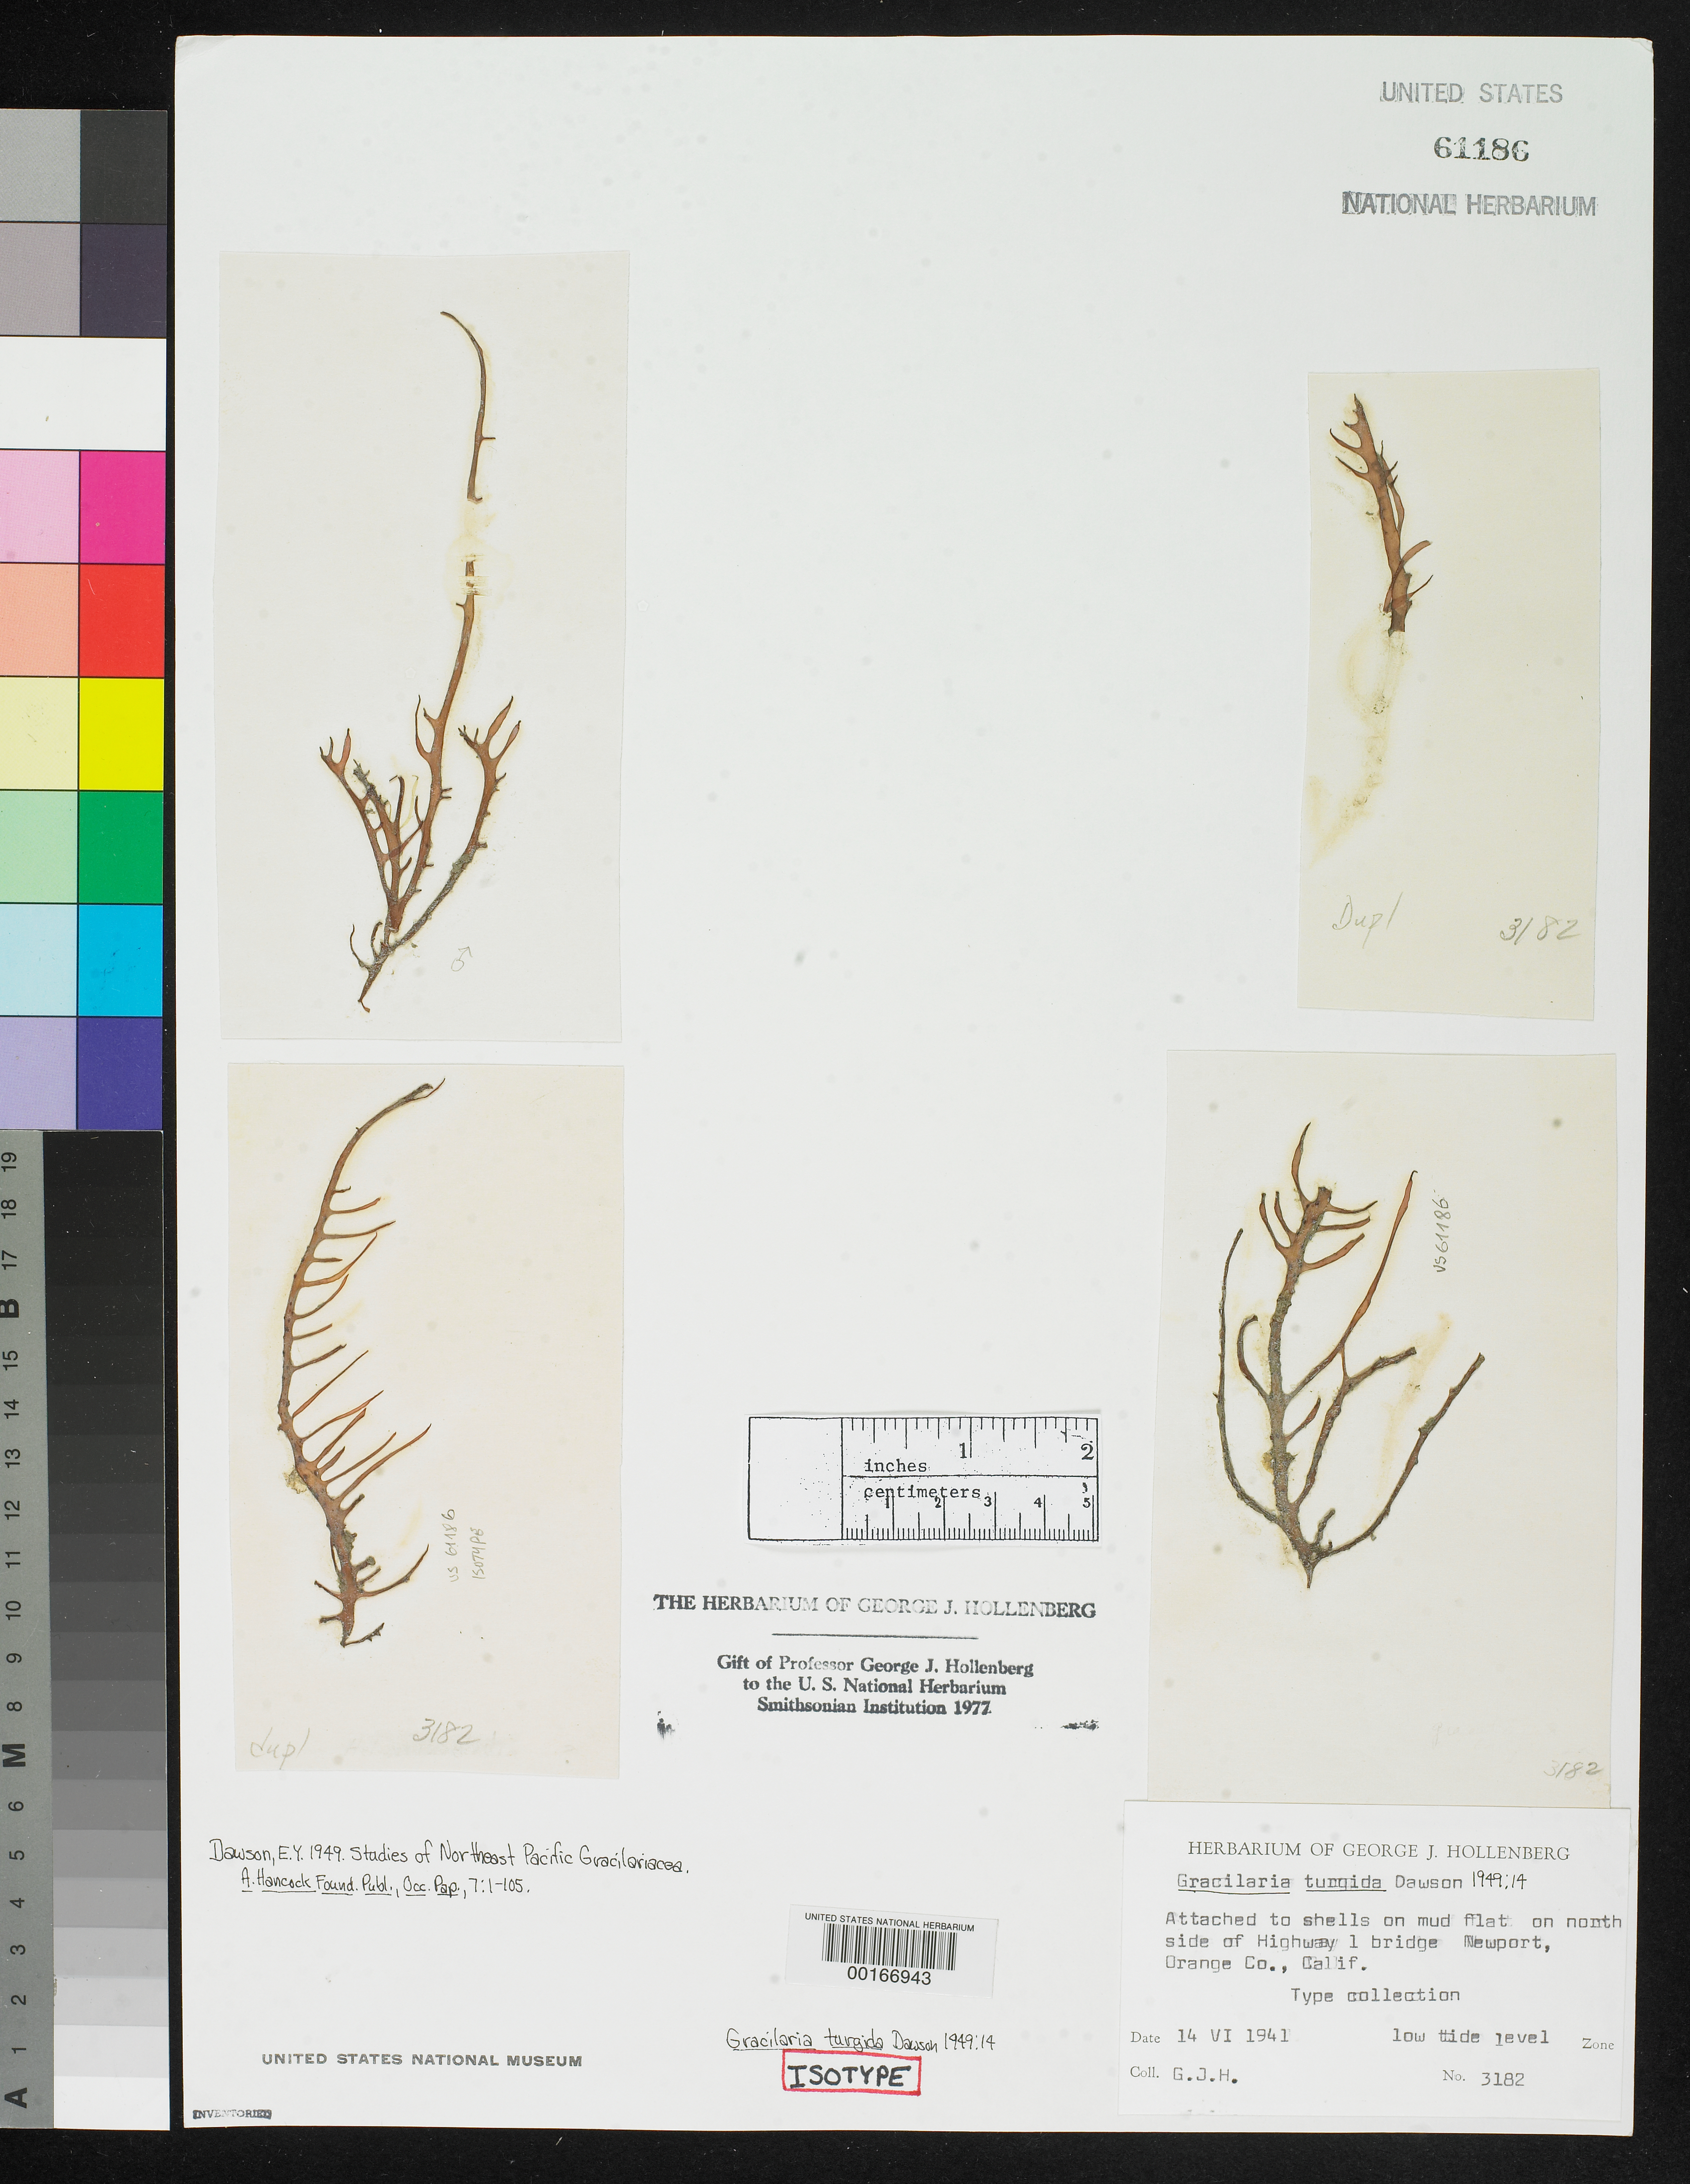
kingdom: Plantae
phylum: Rhodophyta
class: Florideophyceae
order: Gracilariales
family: Gracilariaceae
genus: Gracilaria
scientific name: Gracilaria turgida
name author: E.Y. Dawson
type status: Isotype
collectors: G. Hollenberg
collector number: GJH 3182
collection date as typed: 14 Jun 1941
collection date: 1941-06-14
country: United States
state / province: California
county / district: Orange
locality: Balboa (Upper Newport Harbor)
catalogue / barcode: US 61186